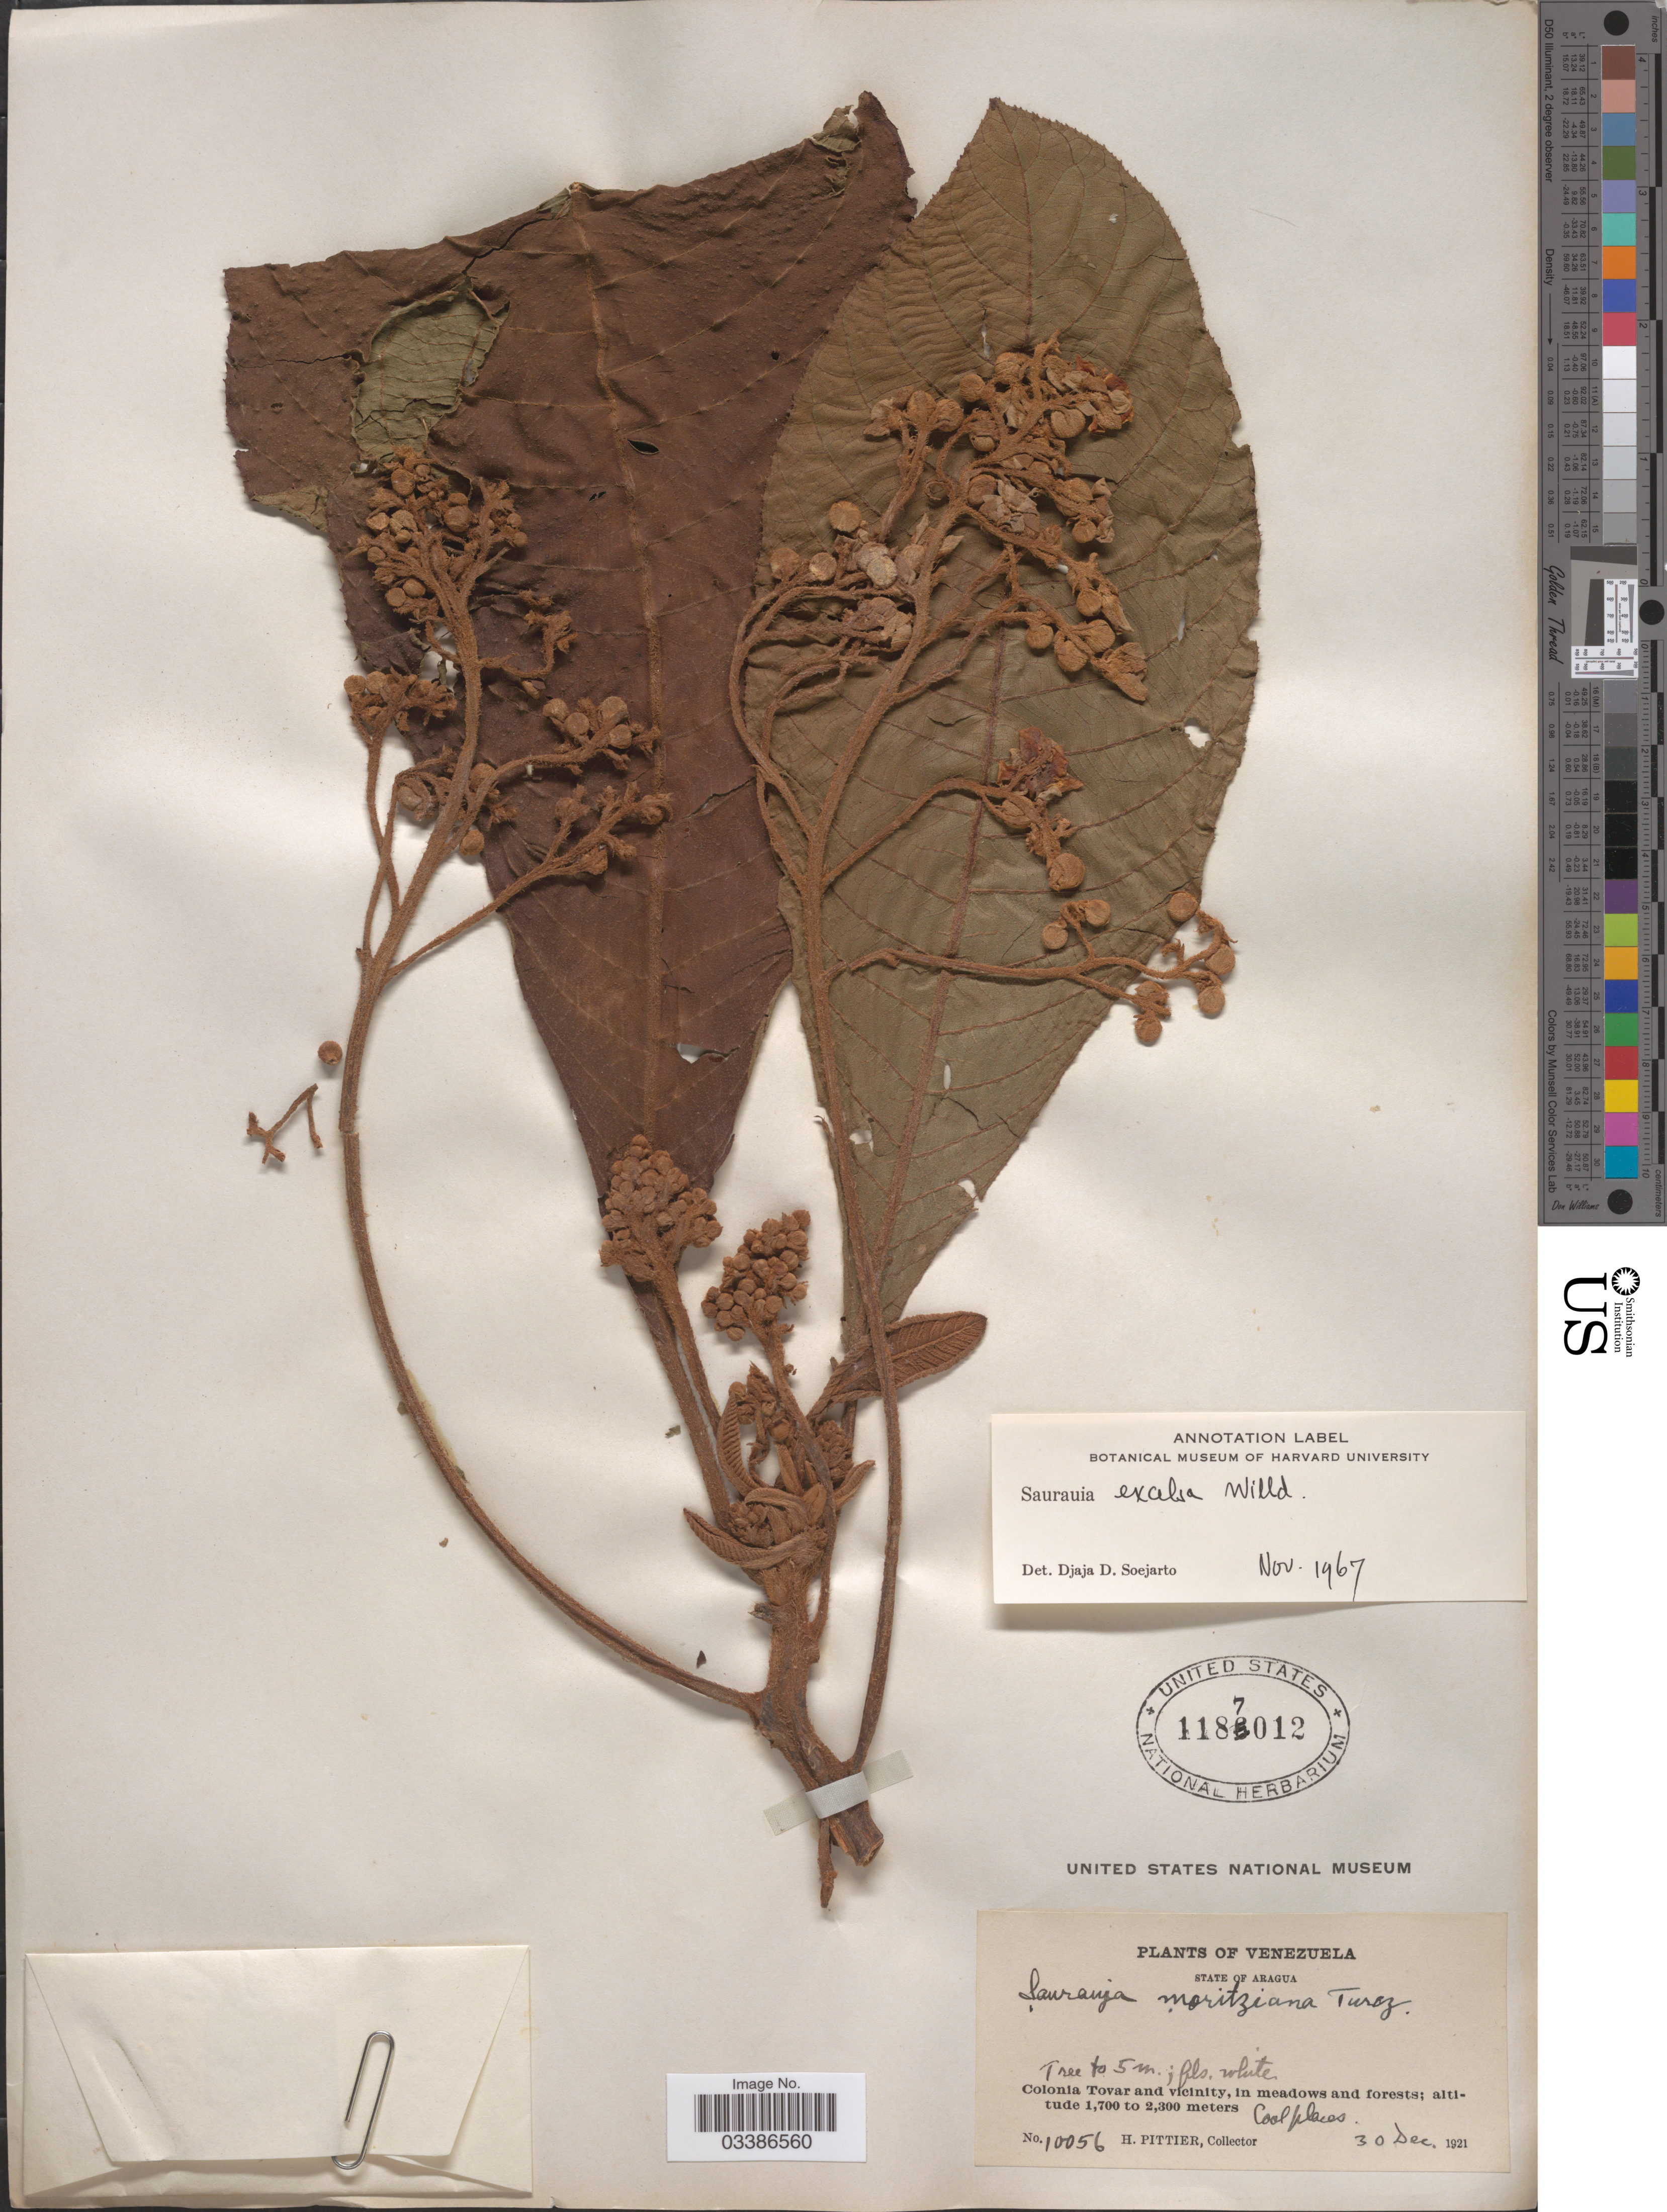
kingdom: Plantae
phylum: Tracheophyta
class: Magnoliopsida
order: Ericales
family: Actinidiaceae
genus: Saurauia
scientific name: Saurauia excelsa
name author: Willd.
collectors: H. F. Pittier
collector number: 10056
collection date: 1921-12-30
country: Venezuela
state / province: Aragua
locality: Colonia Tovar and vicinity.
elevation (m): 1700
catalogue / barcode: US 1187012